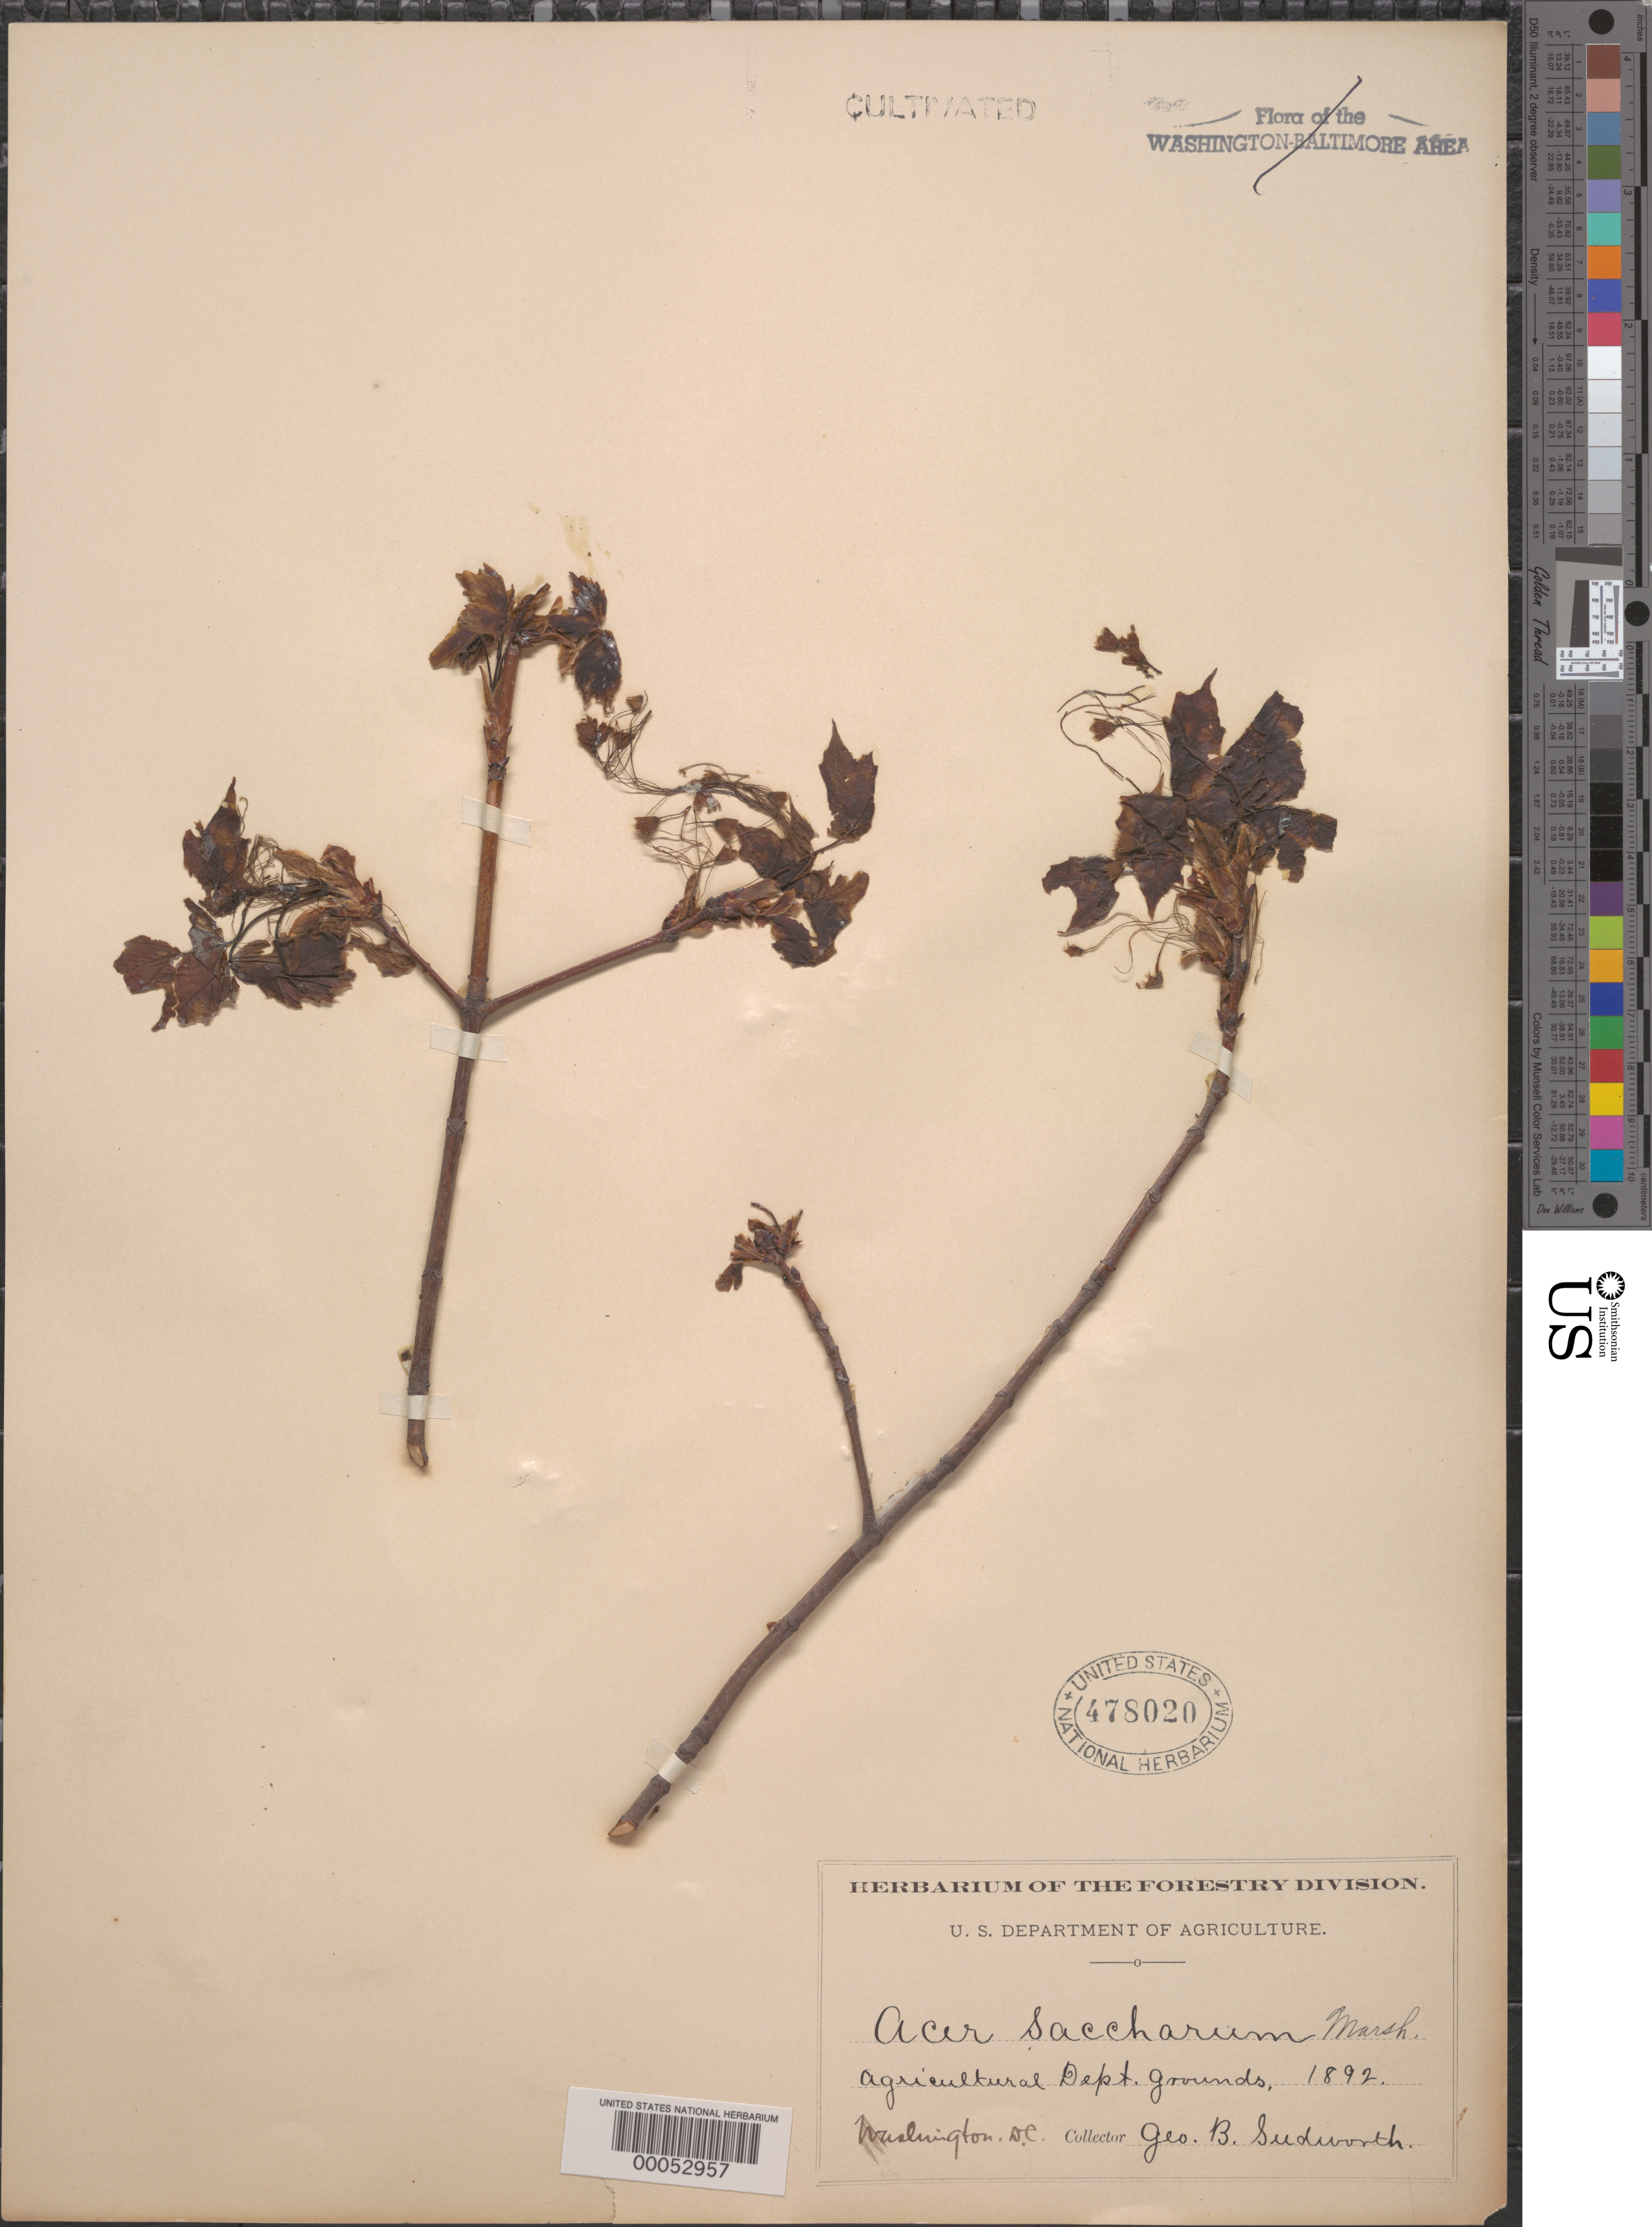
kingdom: Plantae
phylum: Tracheophyta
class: Magnoliopsida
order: Sapindales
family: Sapindaceae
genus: Acer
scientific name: Acer saccharum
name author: Marshall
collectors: G. B. Sudworth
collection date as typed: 1892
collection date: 1892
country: United States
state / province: District of Columbia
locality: Agriculture Dept.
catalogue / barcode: US 478020